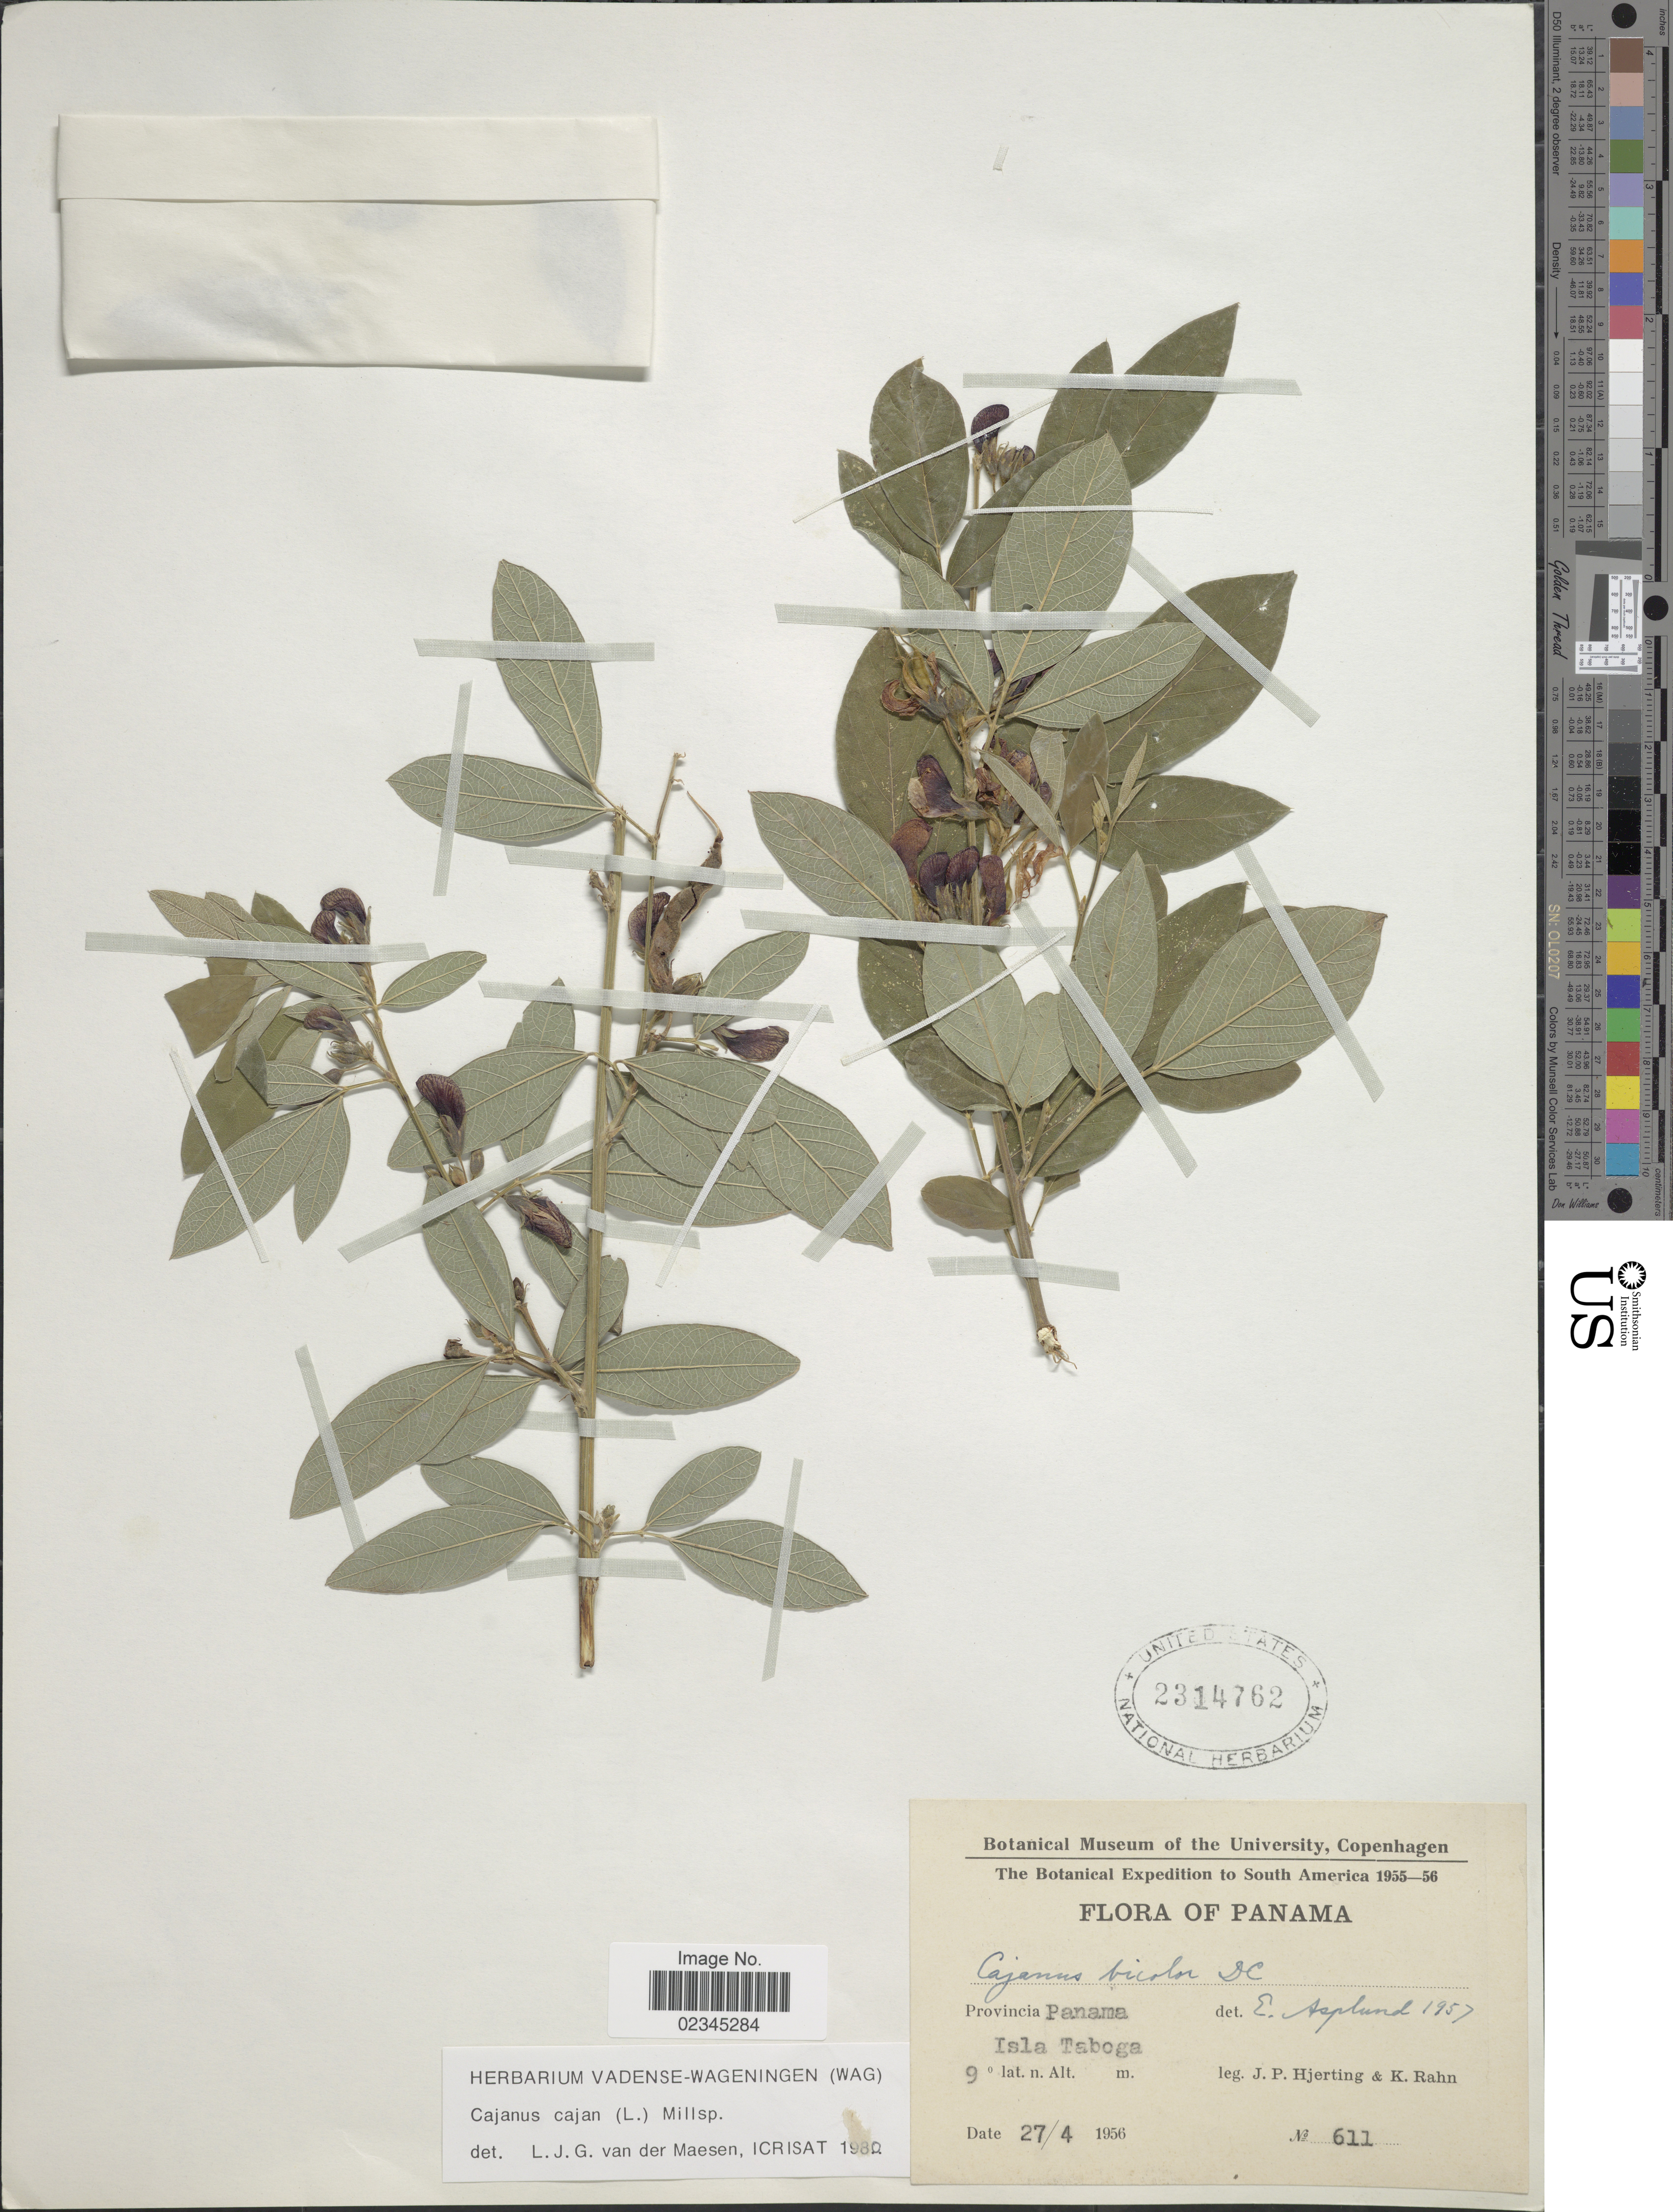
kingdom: Plantae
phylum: Tracheophyta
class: Magnoliopsida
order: Fabales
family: Fabaceae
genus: Cajanus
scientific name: Cajanus cajan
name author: (L.) Huth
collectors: J. P. Hjerting & K. Rahn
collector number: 611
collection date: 1956-04-27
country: Panama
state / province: Panamá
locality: Isla Taboga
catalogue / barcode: US 2314762